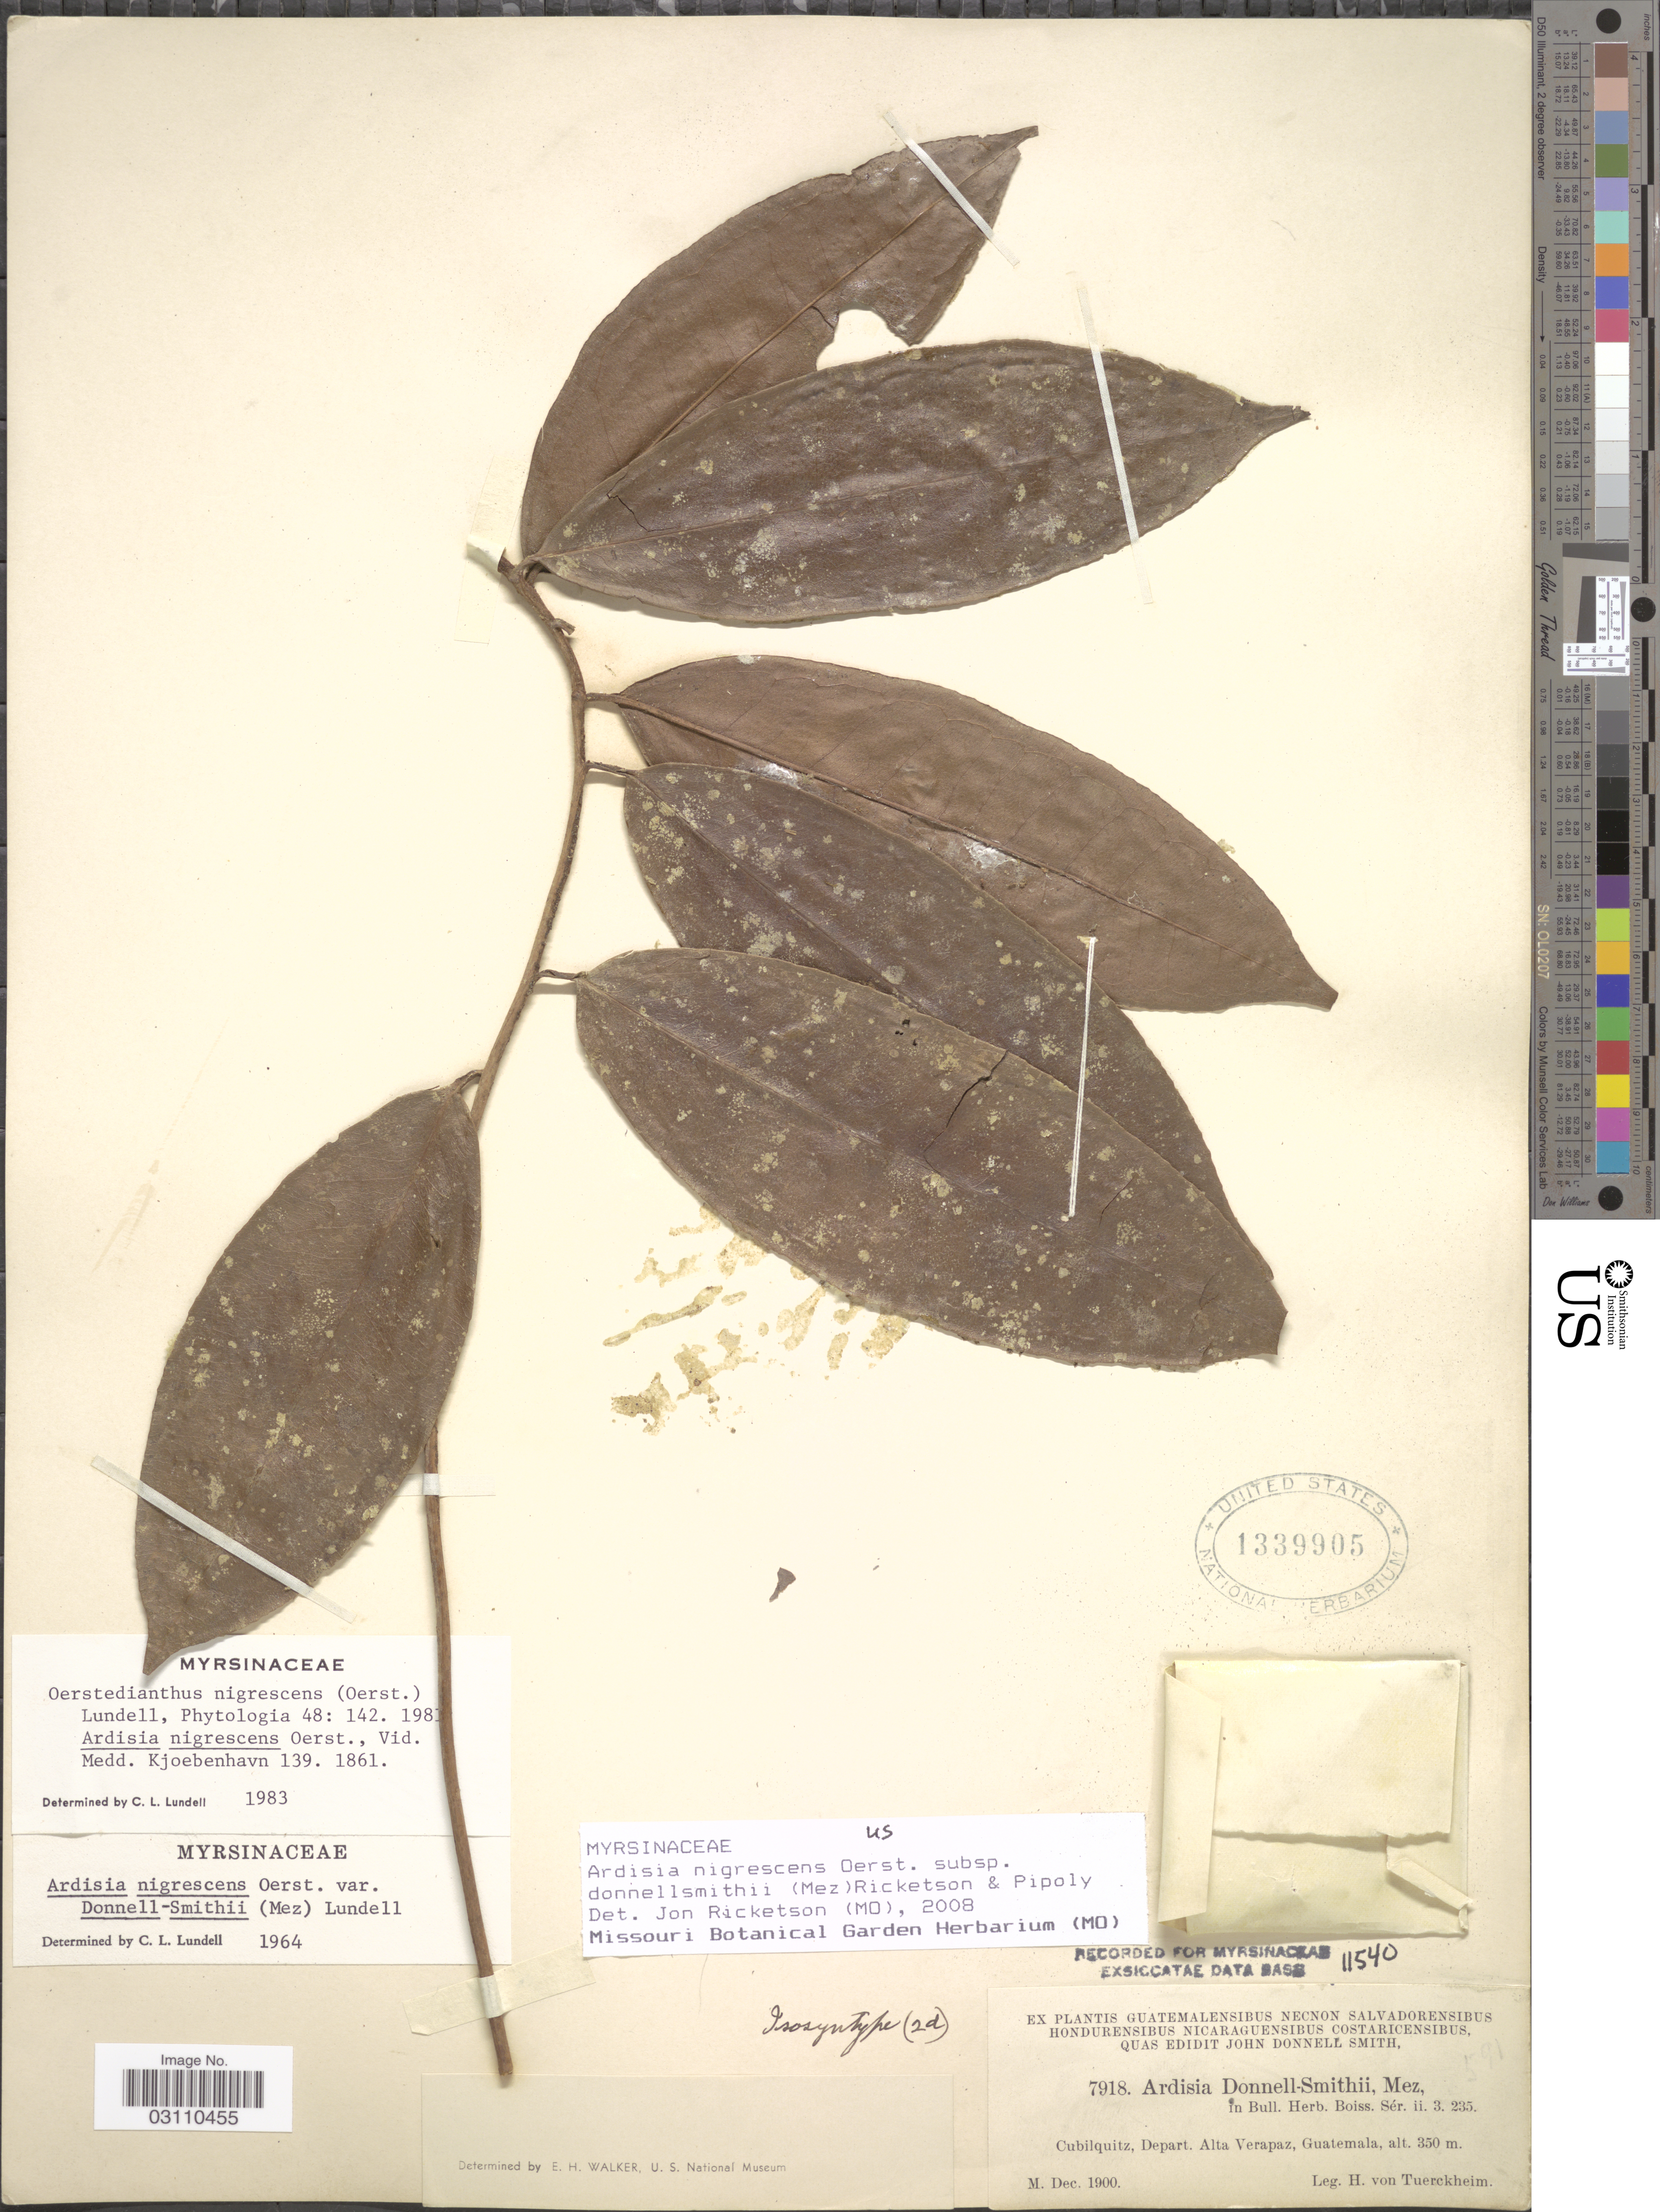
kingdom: Plantae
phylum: Tracheophyta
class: Magnoliopsida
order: Ericales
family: Primulaceae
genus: Ardisia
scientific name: Ardisia nigrescens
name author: Oerst.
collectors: H. von Türckheim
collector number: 7918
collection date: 1900-12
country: Guatemala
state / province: Alta Verapaz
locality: Cubilquitz, Depart. Alta Verapaz.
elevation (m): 350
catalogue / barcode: US 1339905